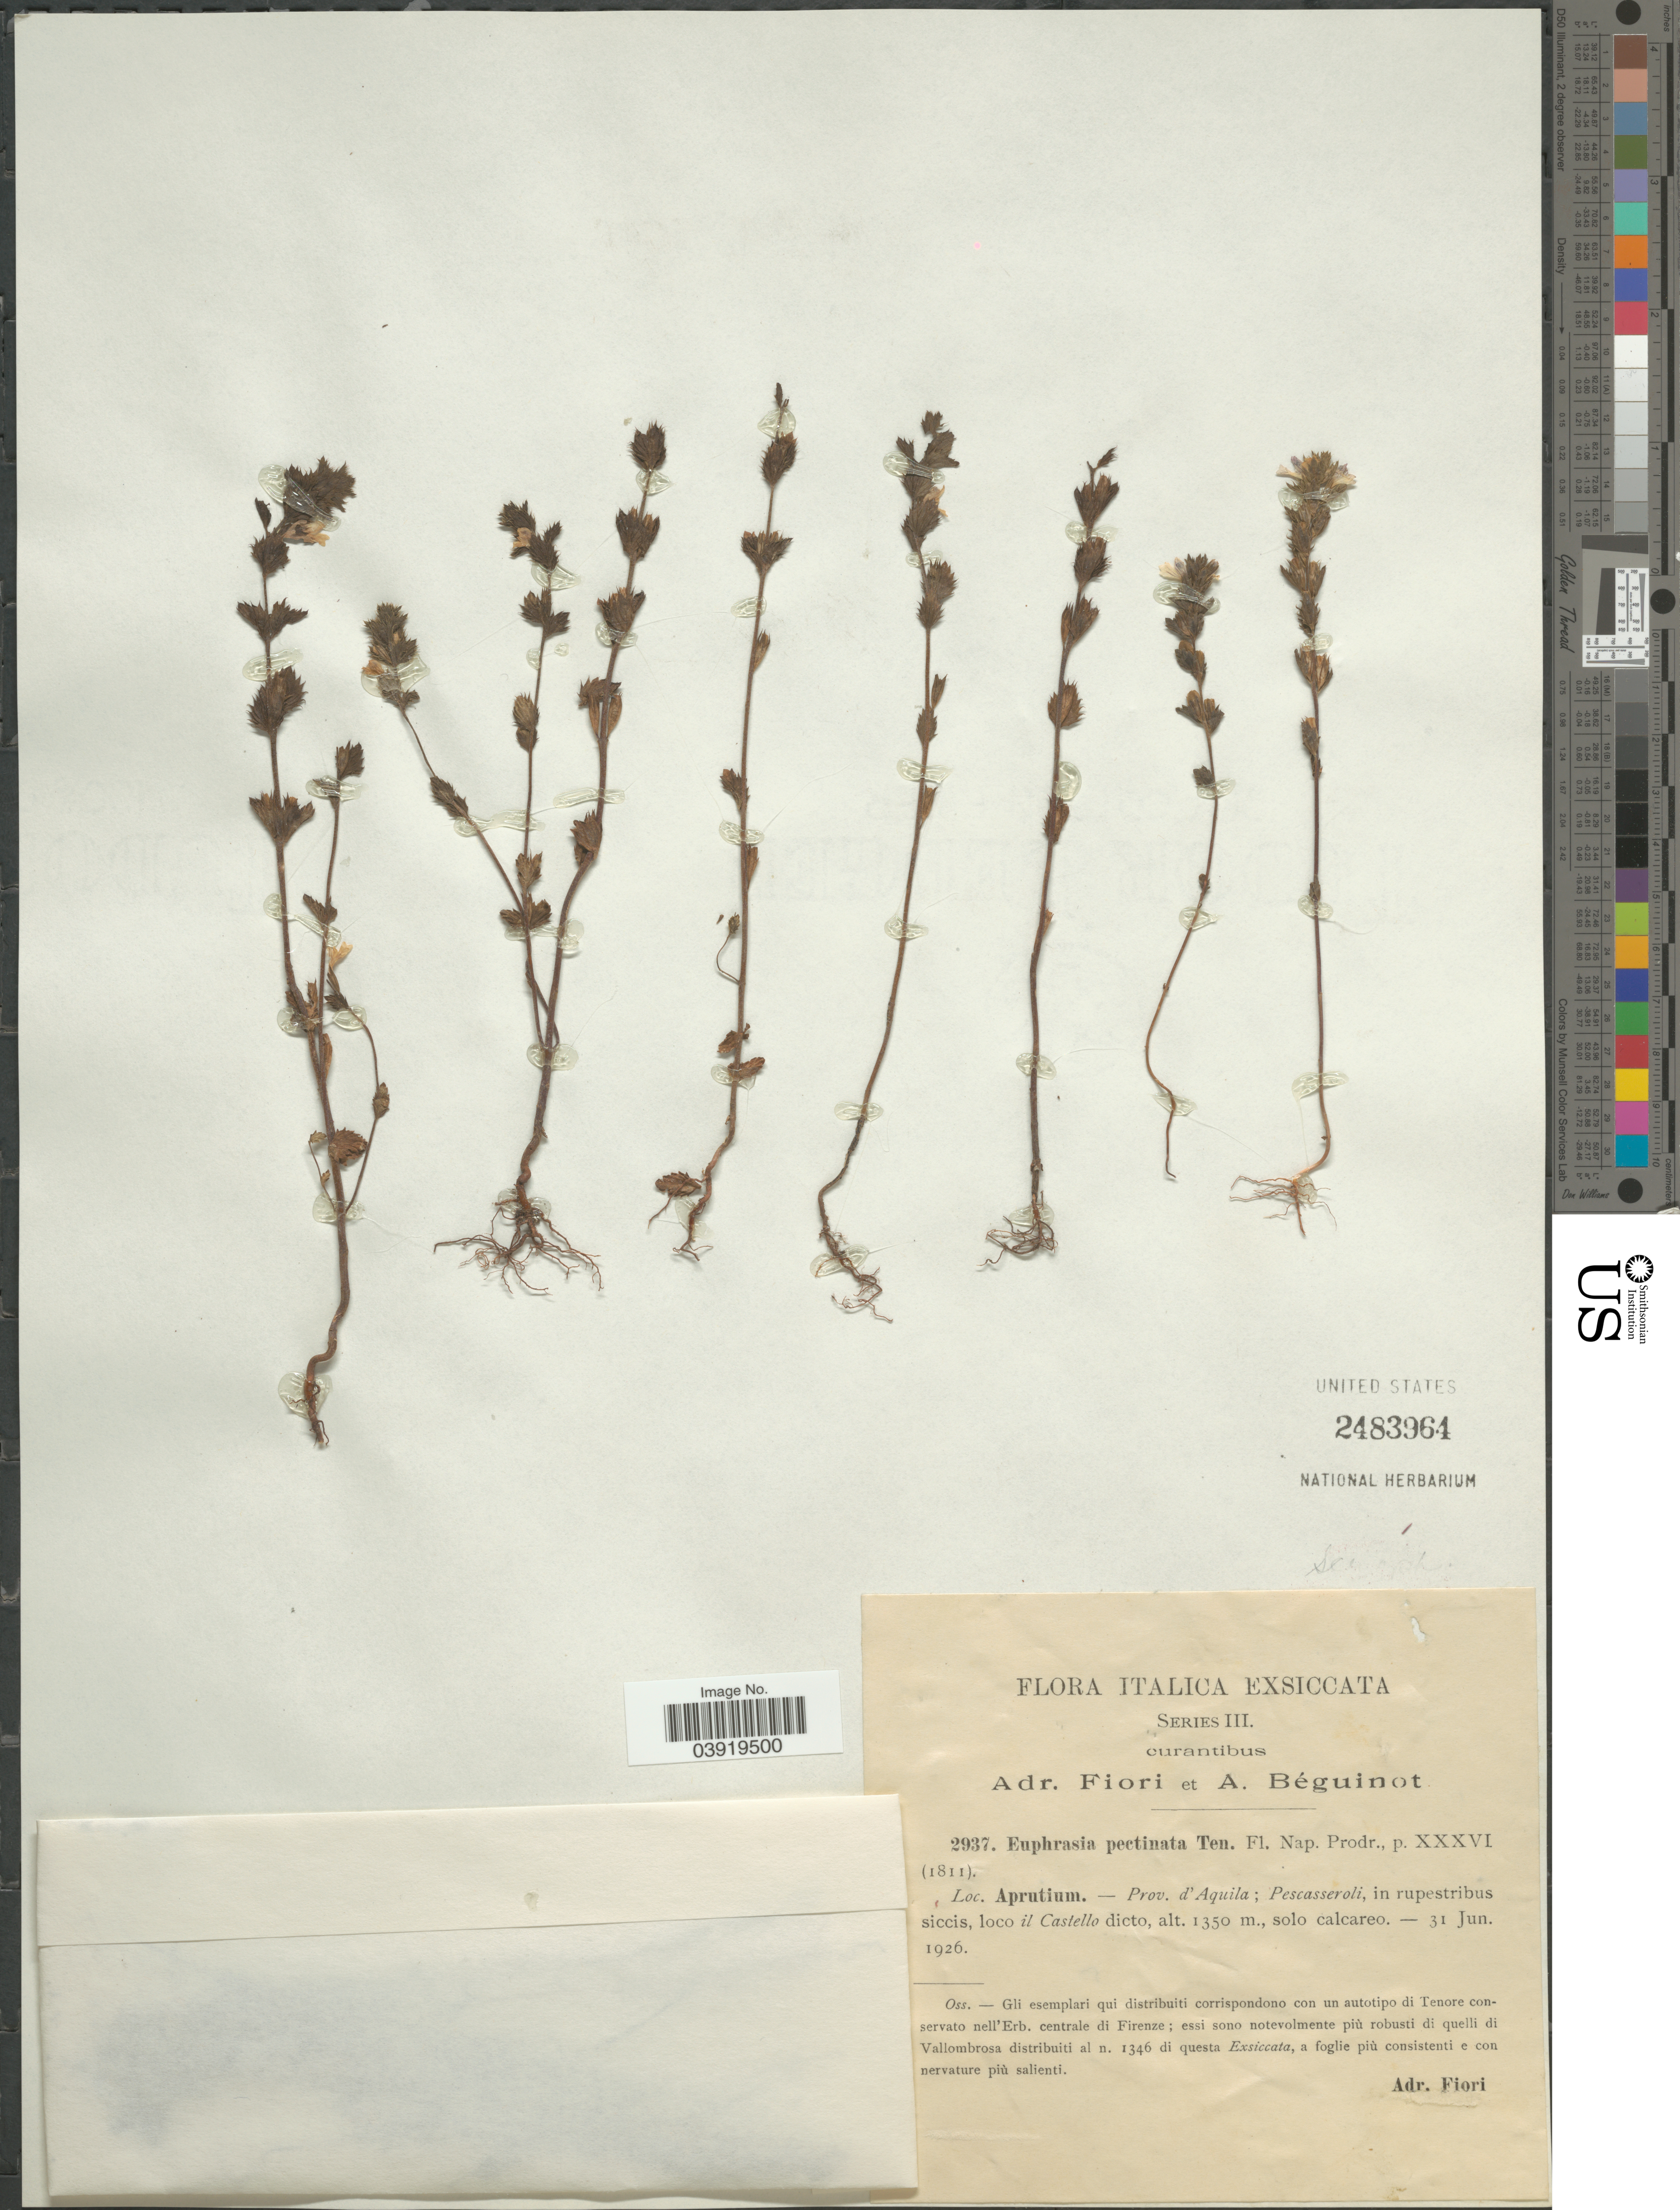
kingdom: Plantae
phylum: Tracheophyta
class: Magnoliopsida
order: Lamiales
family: Orobanchaceae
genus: Euphrasia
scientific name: Euphrasia pectinata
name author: Ten.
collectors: A. Fiori & A. Béguinot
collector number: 2937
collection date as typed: Transcribed d/m/y: 31/6/1926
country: Italy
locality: Italica. Aprutium.- Prov. d'Aquila; Pescasseroli, in rupestribus siccis, loco il Castello dicto, solo calcareo.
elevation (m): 1350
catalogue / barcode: US 2483964